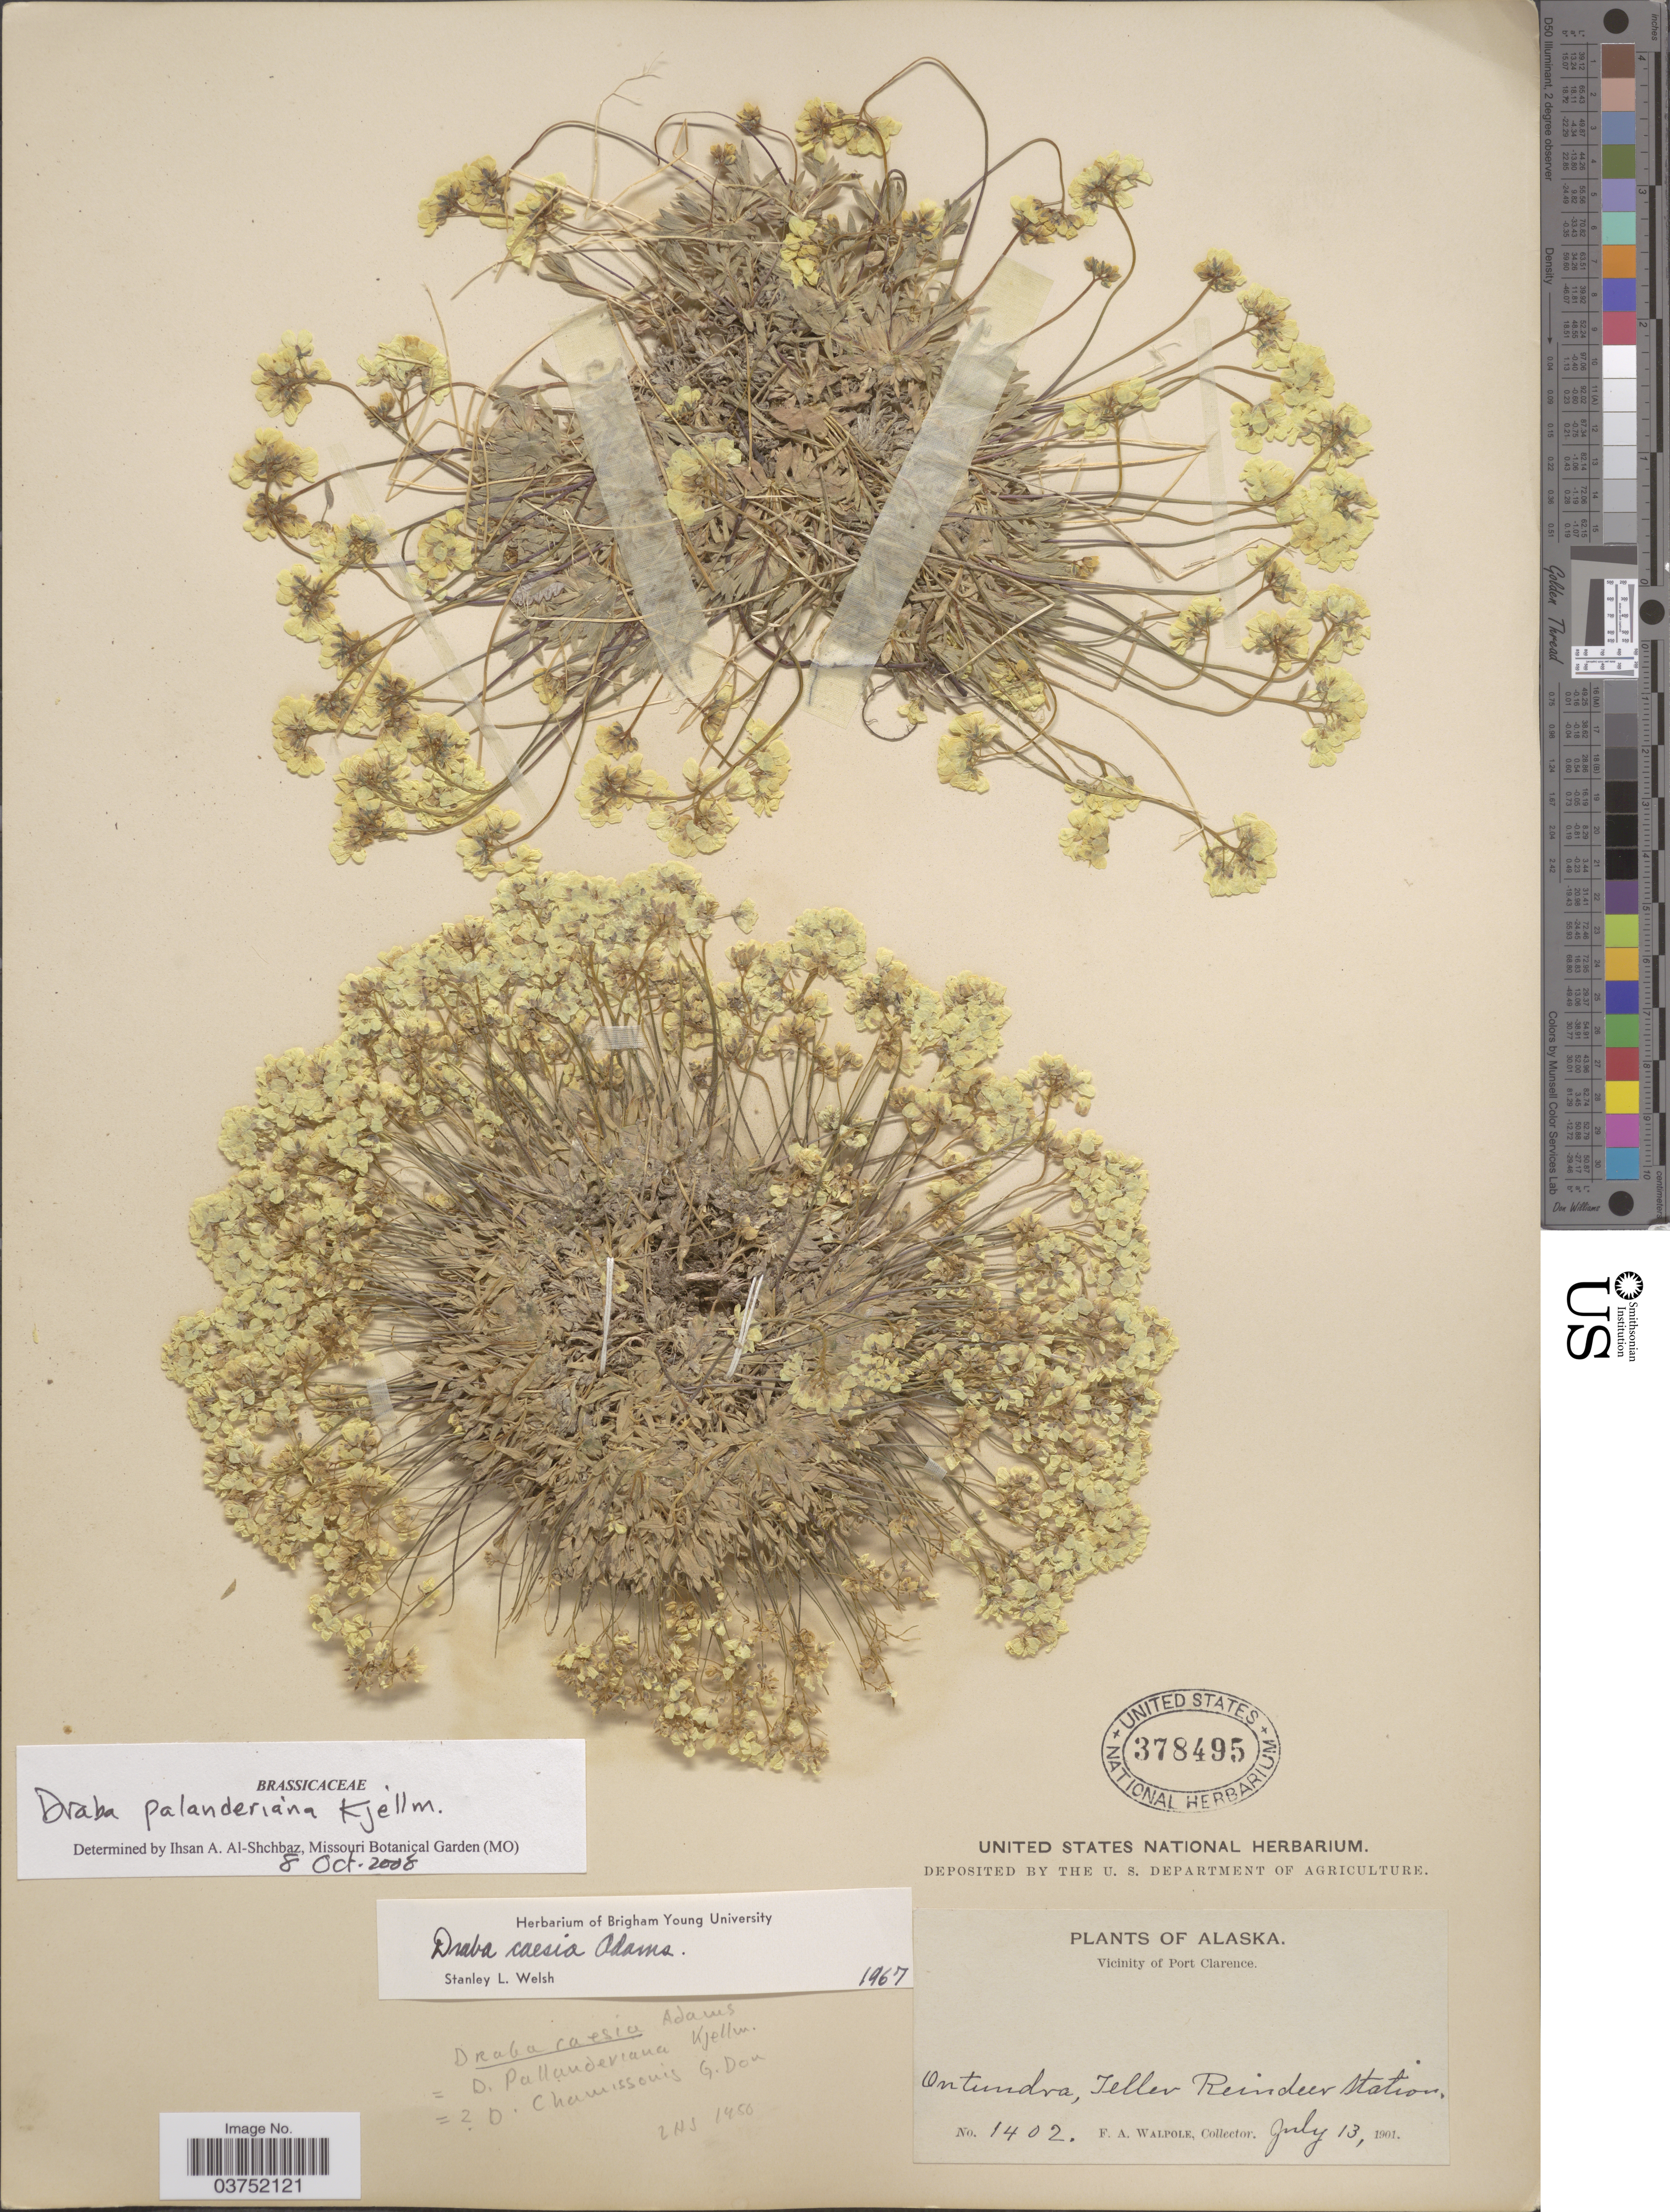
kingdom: Plantae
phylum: Tracheophyta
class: Magnoliopsida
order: Brassicales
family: Brassicaceae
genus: Draba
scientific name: Draba palanderiana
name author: Kjellm.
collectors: F. Walpole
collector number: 1402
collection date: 1901-07-13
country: United States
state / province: Alaska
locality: Vicinity of Port Clarence. On tundra, Teller Reinder Station.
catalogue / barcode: US 378495